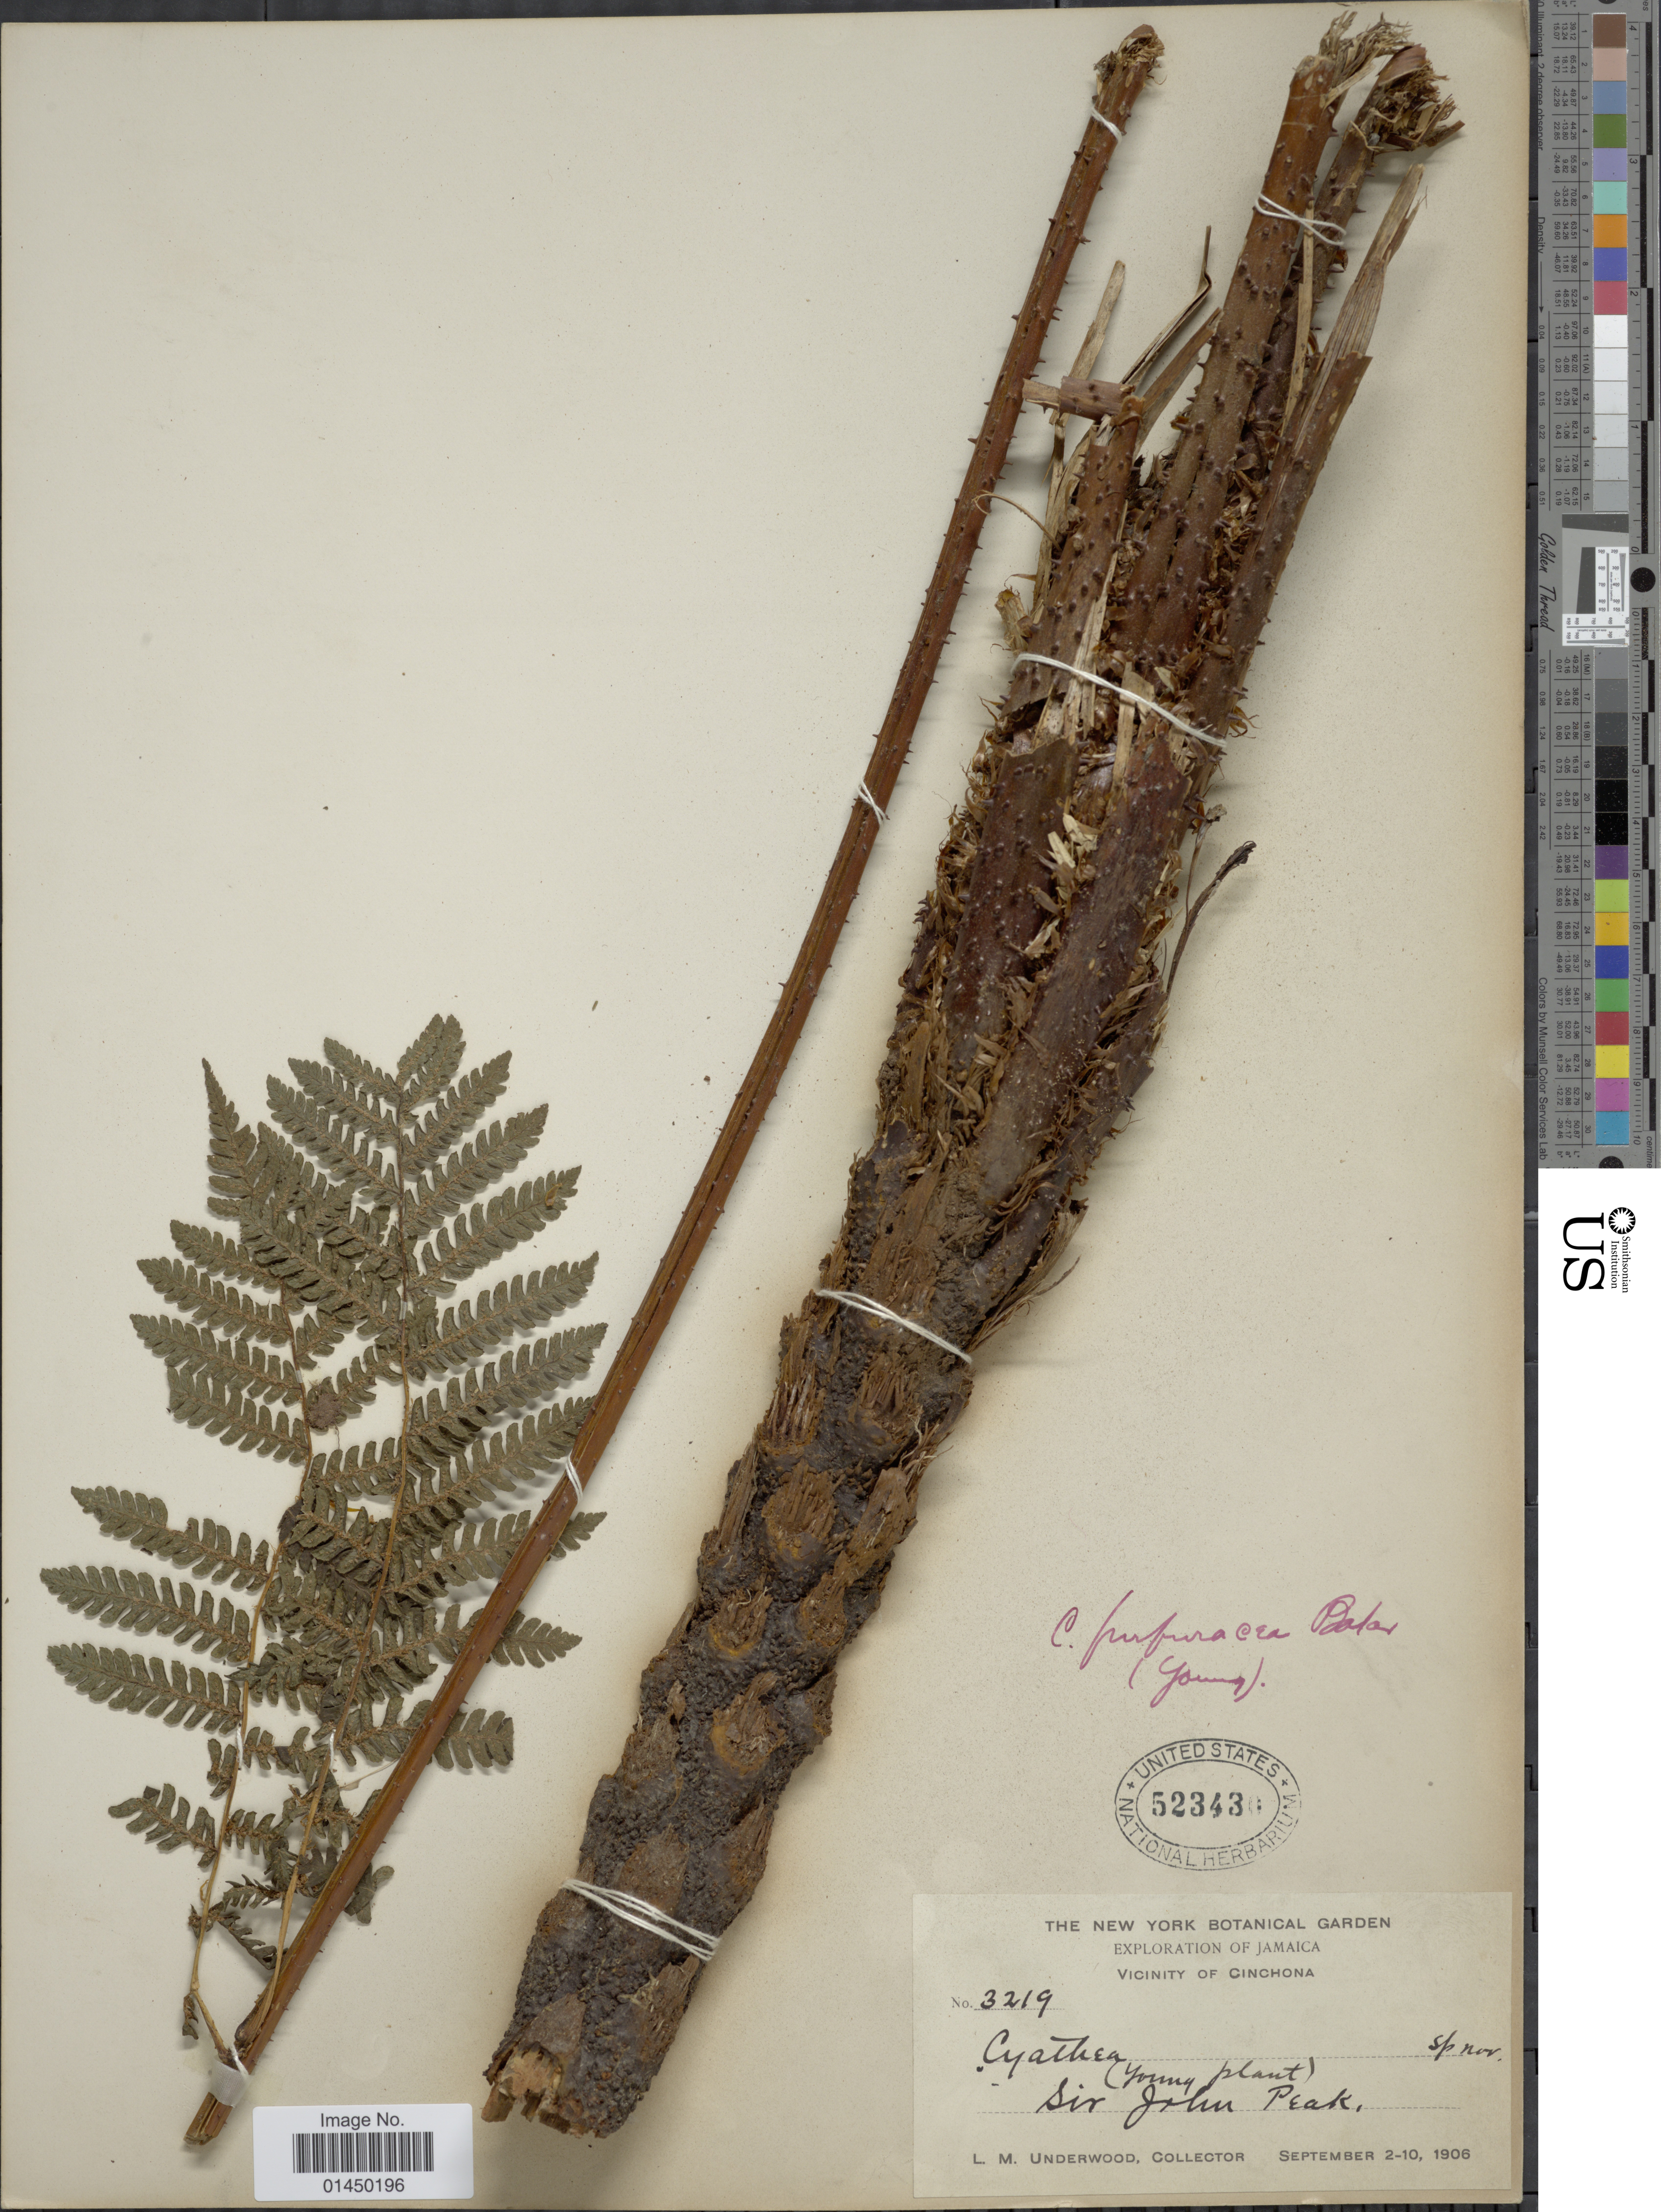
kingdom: Plantae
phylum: Tracheophyta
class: Polypodiopsida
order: Cyatheales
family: Cyatheaceae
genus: Cyathea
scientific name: Cyathea furfuracea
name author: Christ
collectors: L. M. Underwood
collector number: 3219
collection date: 1906-09-02/1906-09-10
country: Jamaica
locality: Vicinity of Cinchona, Sir John Peak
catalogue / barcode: US 523430